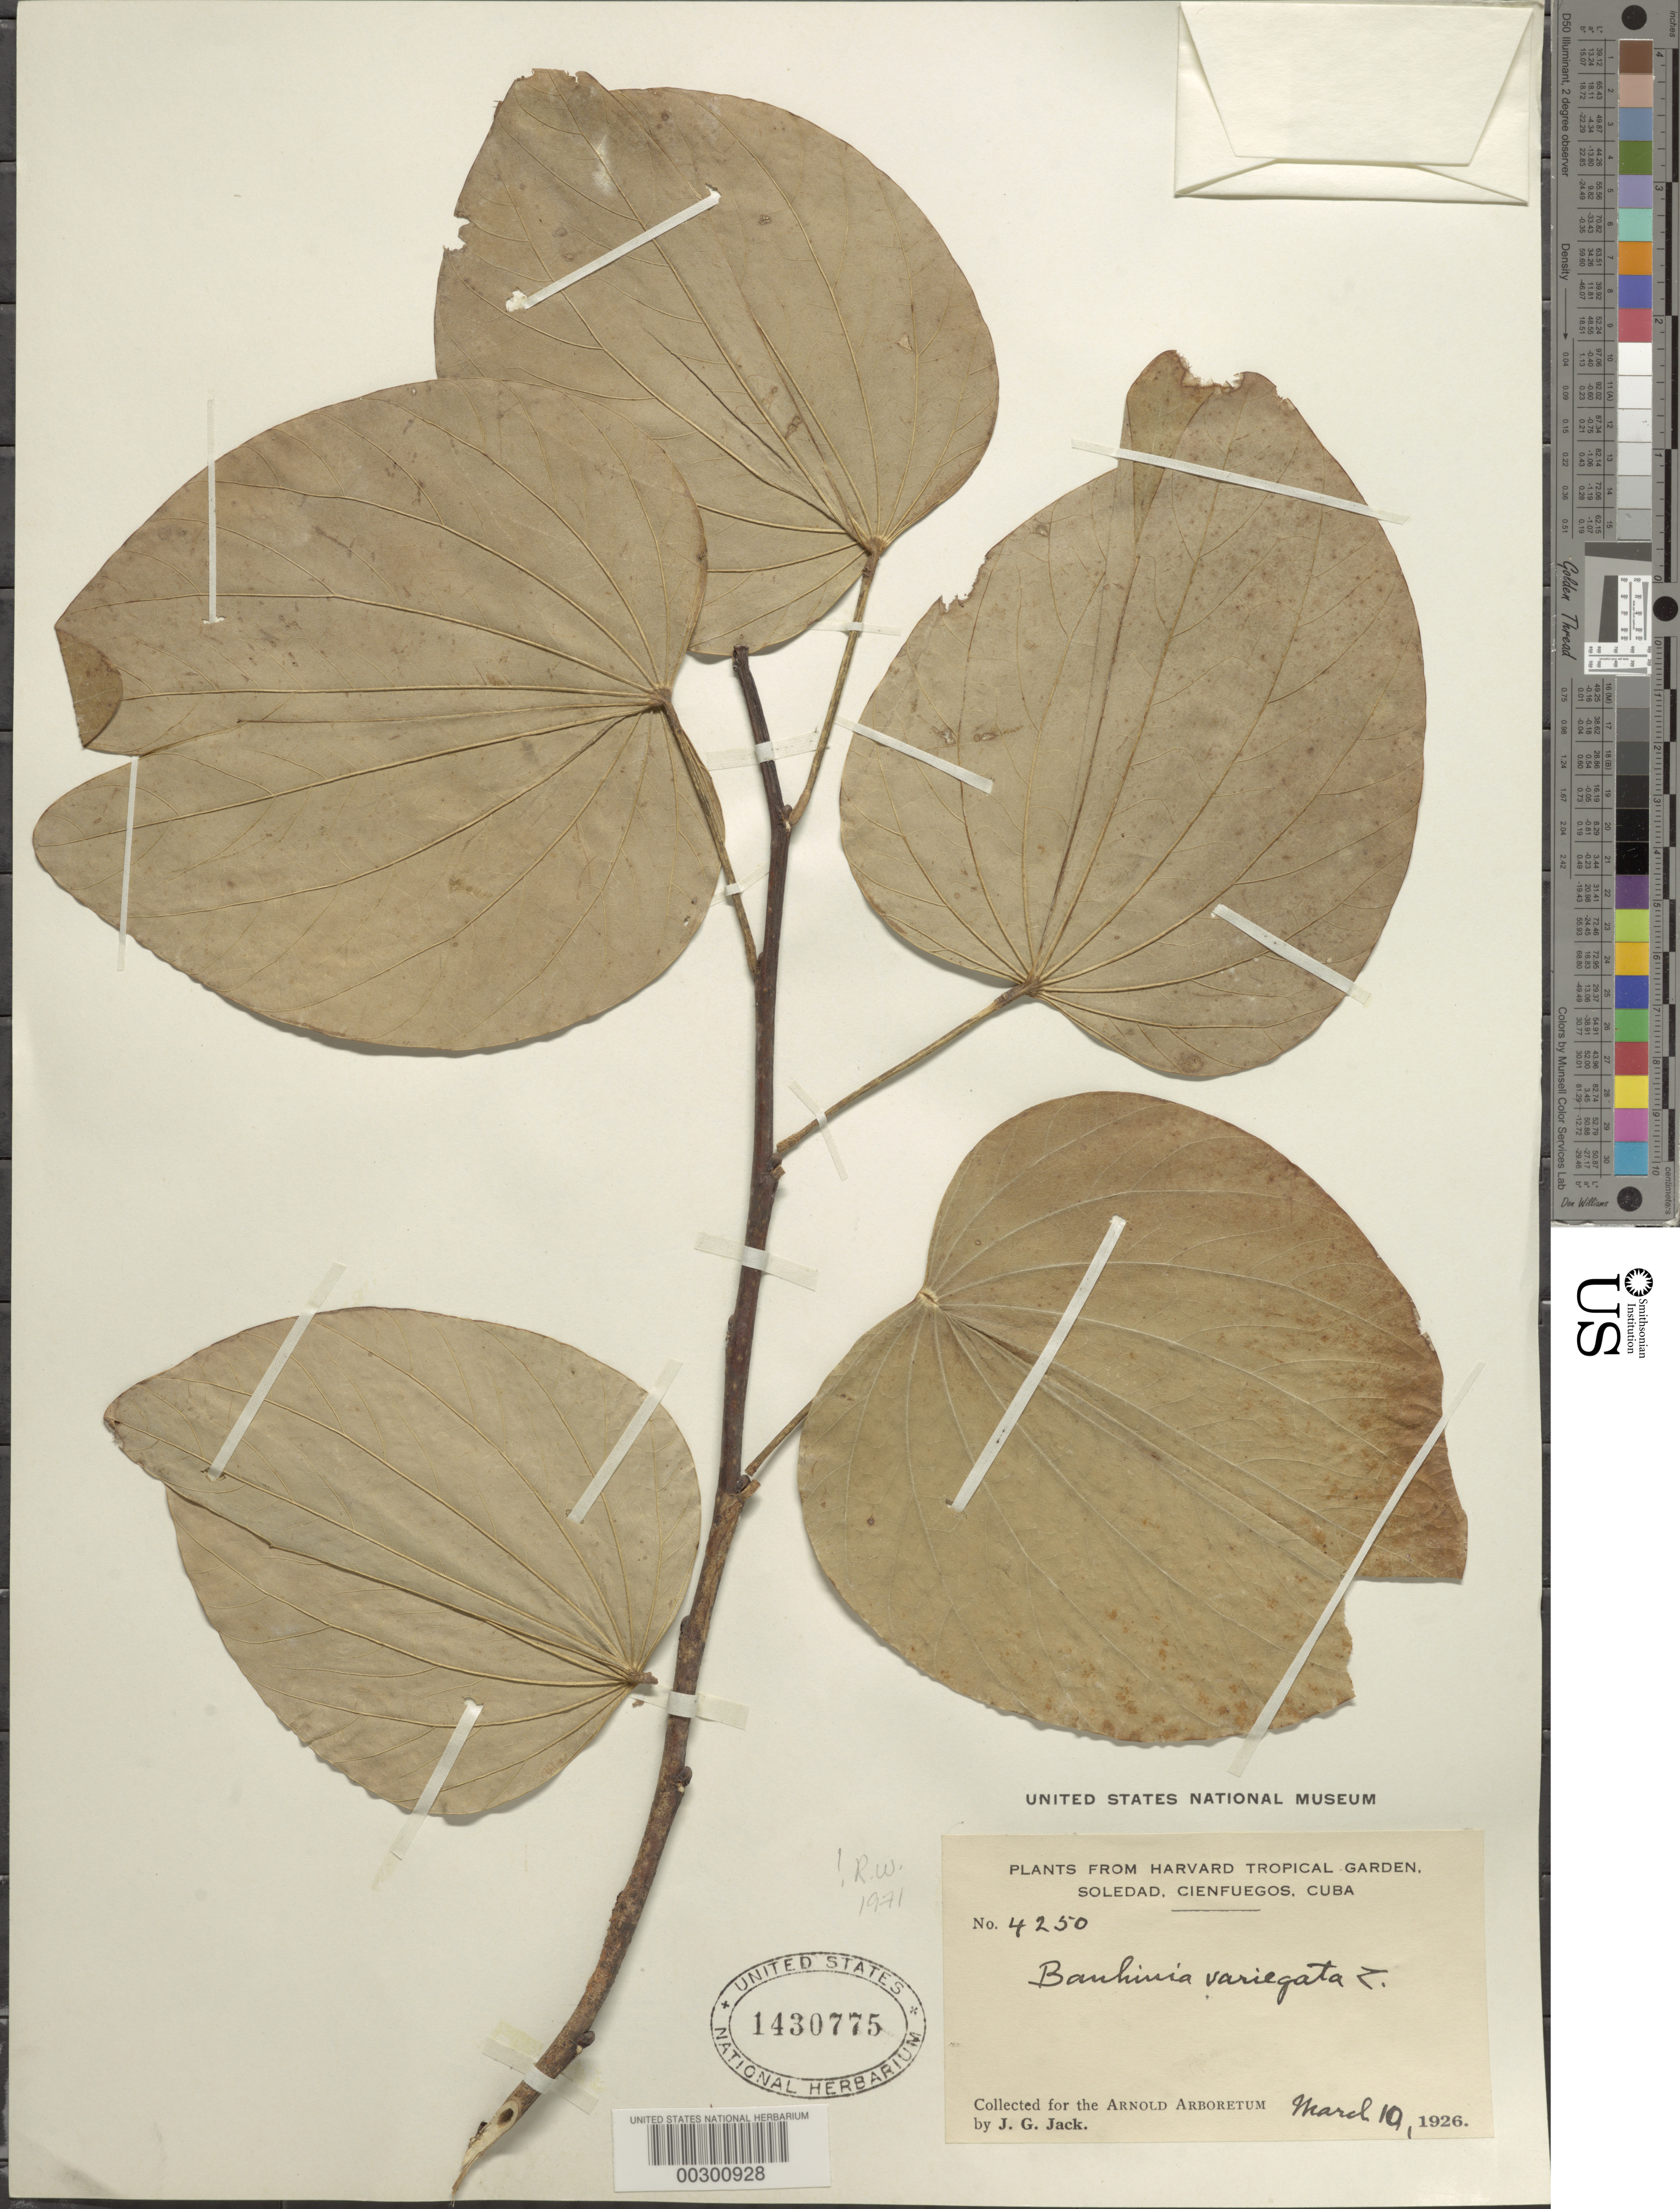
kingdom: Plantae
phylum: Tracheophyta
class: Magnoliopsida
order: Fabales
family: Fabaceae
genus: Bauhinia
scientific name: Bauhinia variegata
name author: L.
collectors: J. G. Jack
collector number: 4250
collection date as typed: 10 Mar 1926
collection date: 1926-03-10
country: Cuba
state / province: Las Villas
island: Greater Antilles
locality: Harvard tropical garden, soledad, cienfuegos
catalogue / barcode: US 1430775